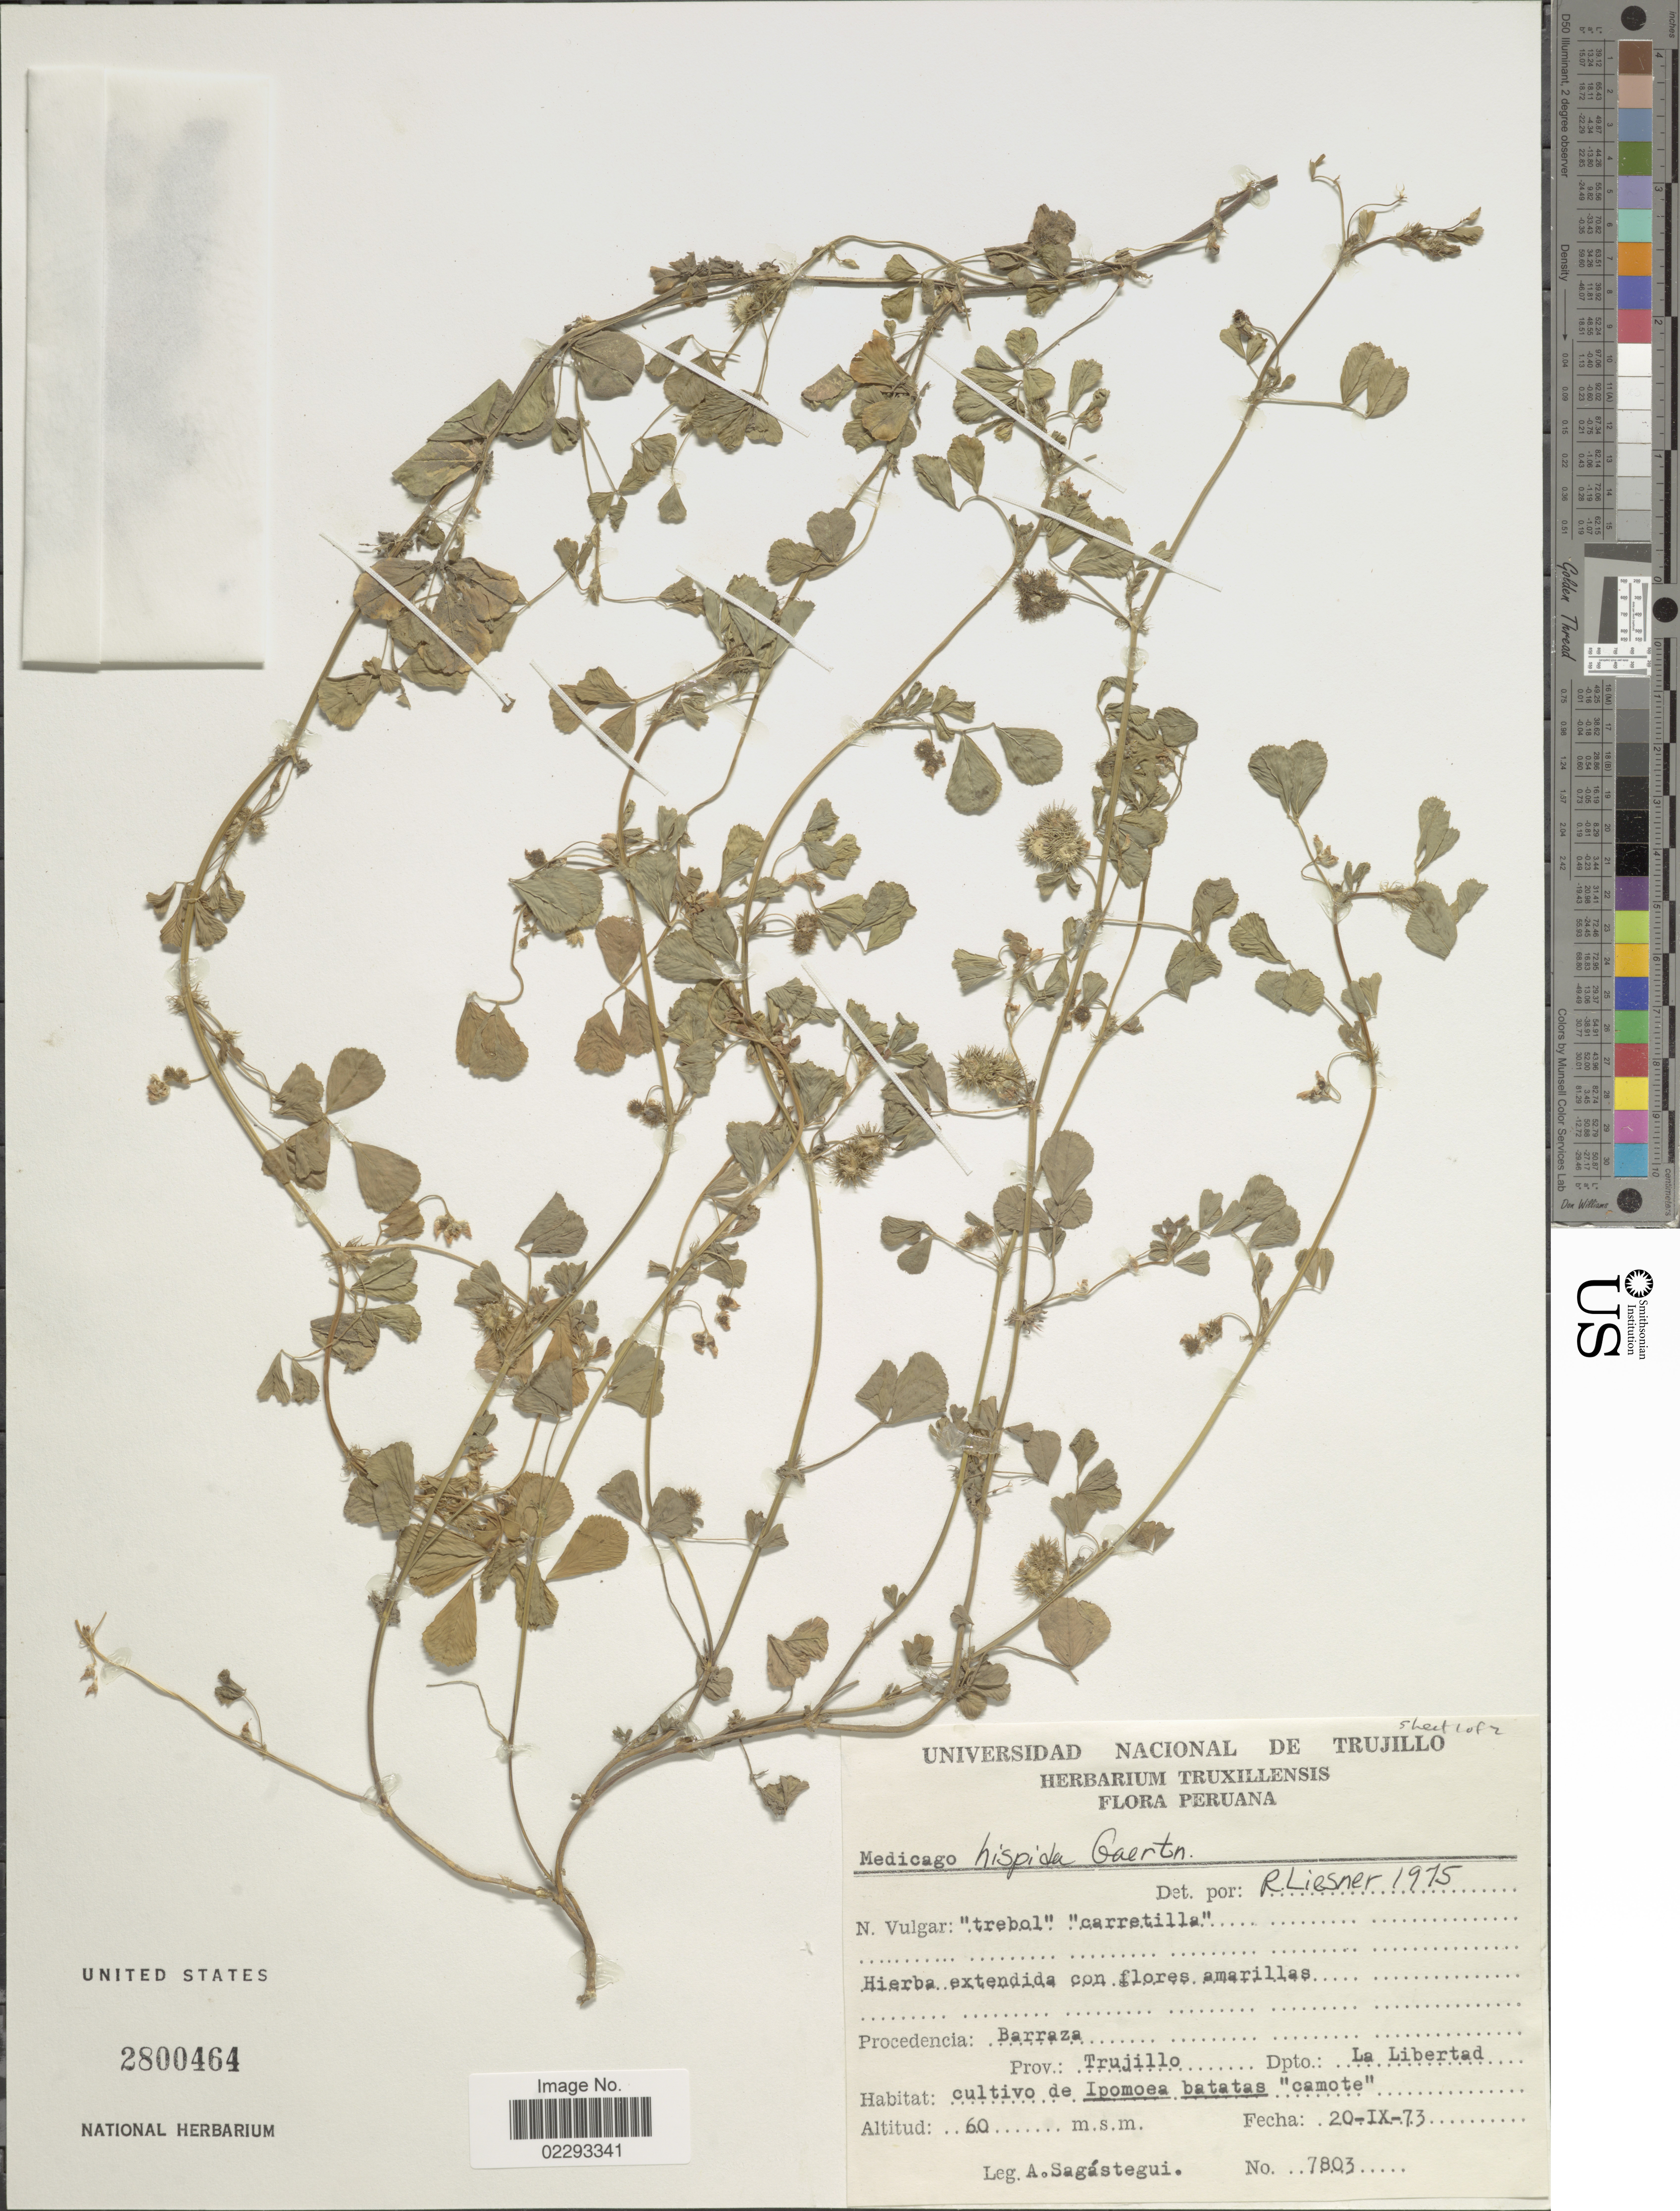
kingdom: Plantae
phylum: Tracheophyta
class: Magnoliopsida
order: Fabales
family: Fabaceae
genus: Medicago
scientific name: Medicago polymorpha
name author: L.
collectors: A. Sagástequi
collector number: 7803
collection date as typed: Transcribed d/m/y: 20/9/73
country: El Salvador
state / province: La Libertad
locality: Procedencia: Barraza, prov: Trujillo, Depto: La Libertad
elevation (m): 60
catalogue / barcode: US 2800464